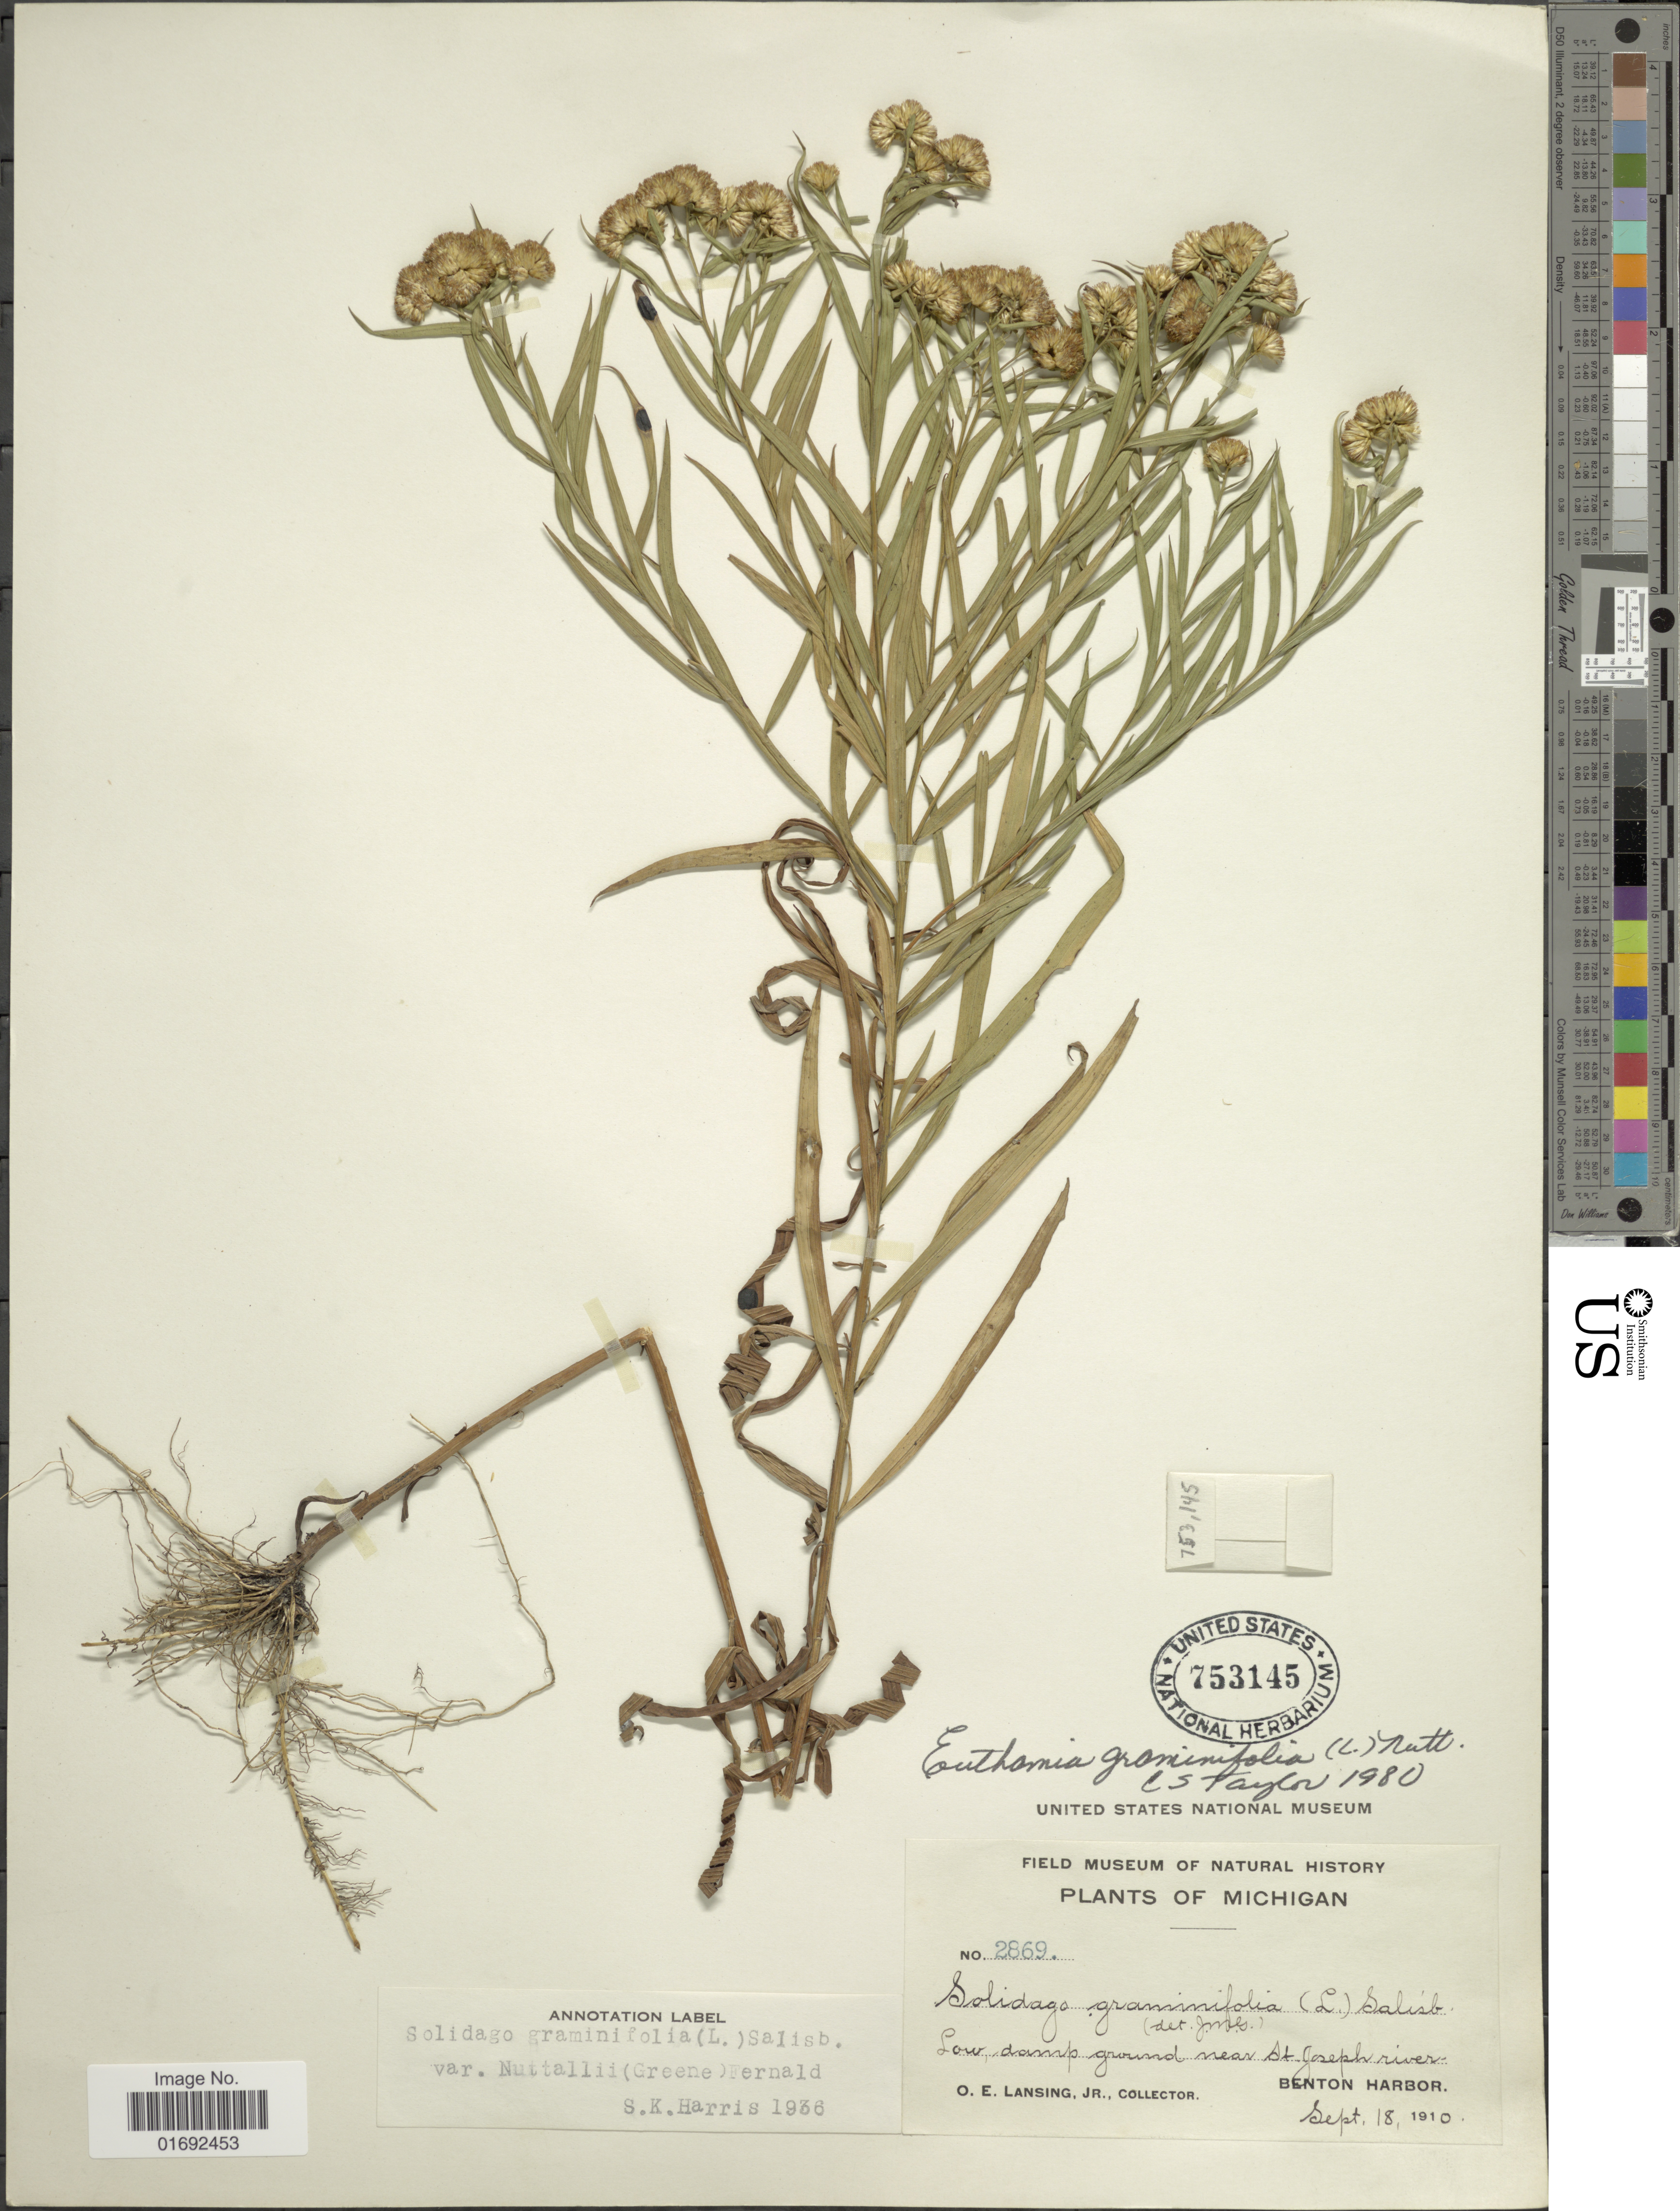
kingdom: Plantae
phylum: Tracheophyta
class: Magnoliopsida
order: Asterales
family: Asteraceae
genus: Euthamia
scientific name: Euthamia graminifolia var. nuttalii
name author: (S.W. Greene) W. Stone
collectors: O. Lansing Jr.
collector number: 2869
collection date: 1910-09-18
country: United States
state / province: Michigan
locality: Near St. Joseph river, Benton Harbor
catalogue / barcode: US 753145